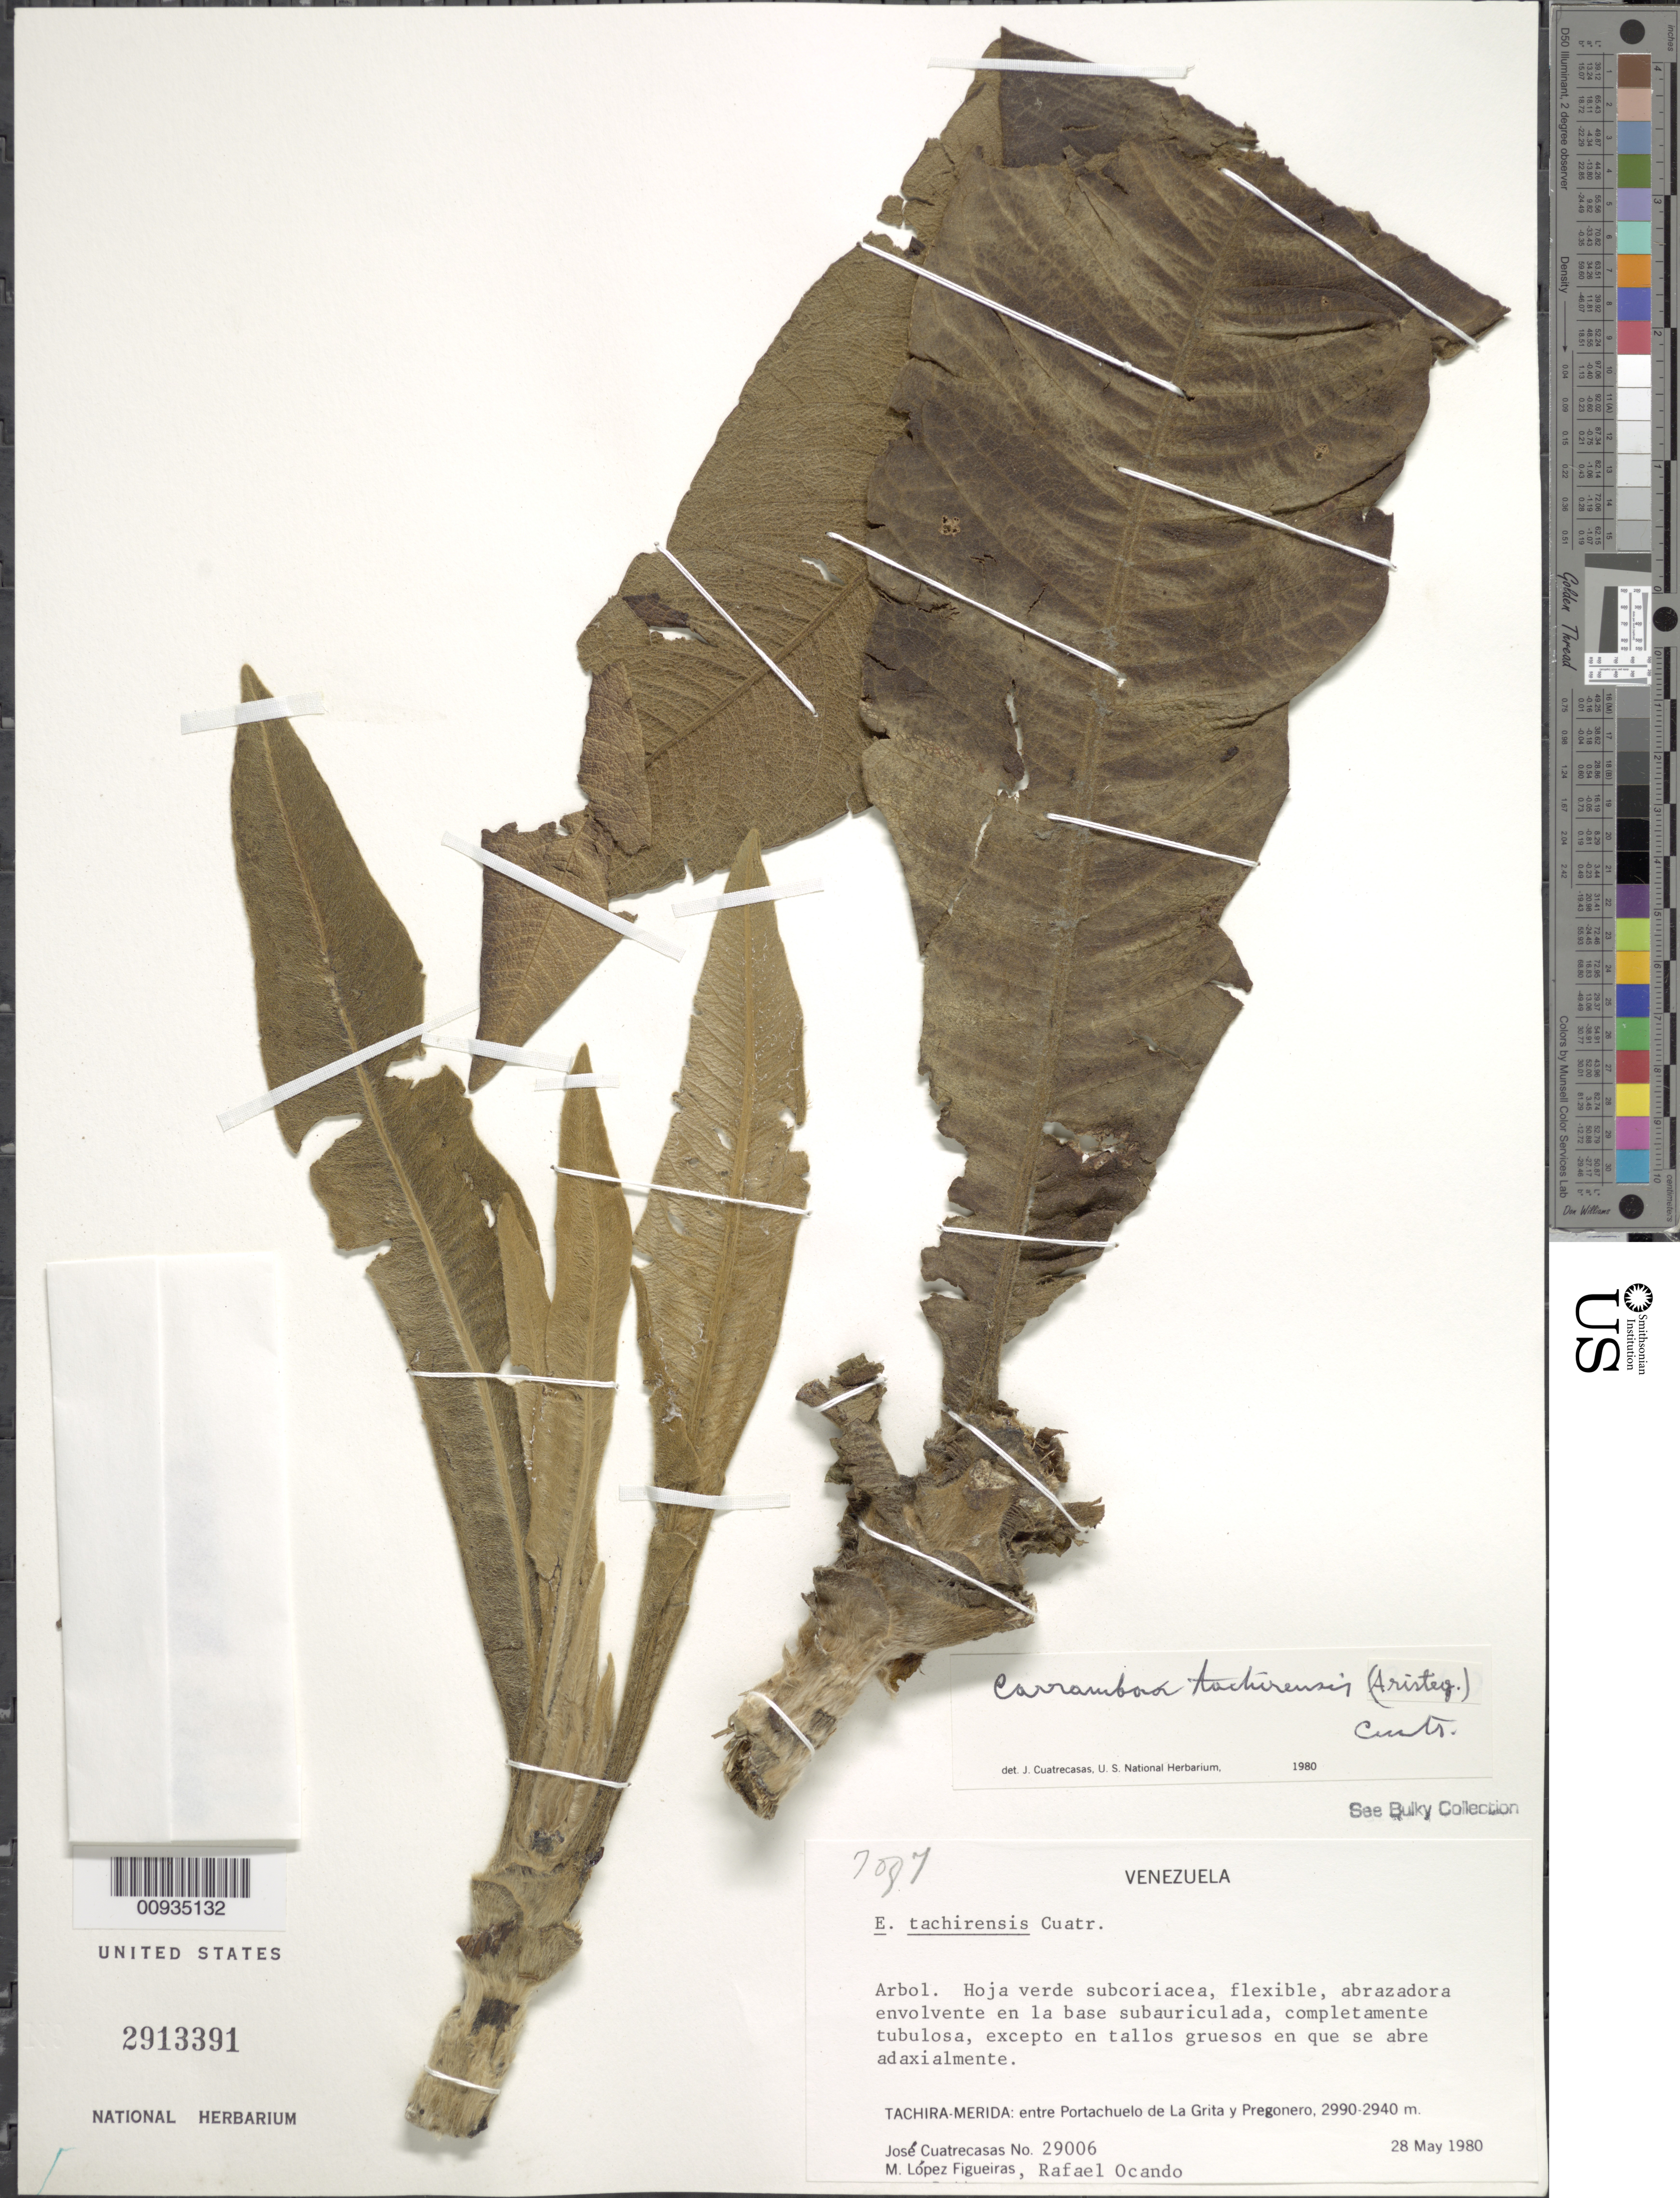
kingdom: Plantae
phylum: Tracheophyta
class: Magnoliopsida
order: Asterales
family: Asteraceae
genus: Carramboa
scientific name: Carramboa tachirensis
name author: (Aristeg.) Cuatrec.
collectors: J. Cuatrecasas, M. López Figueiras & R. Ocando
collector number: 29006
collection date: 1980-05-28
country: Venezuela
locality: Tachira-Merida: entre Portachuelo de La Grita y Pregonero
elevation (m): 2940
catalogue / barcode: US 2913391